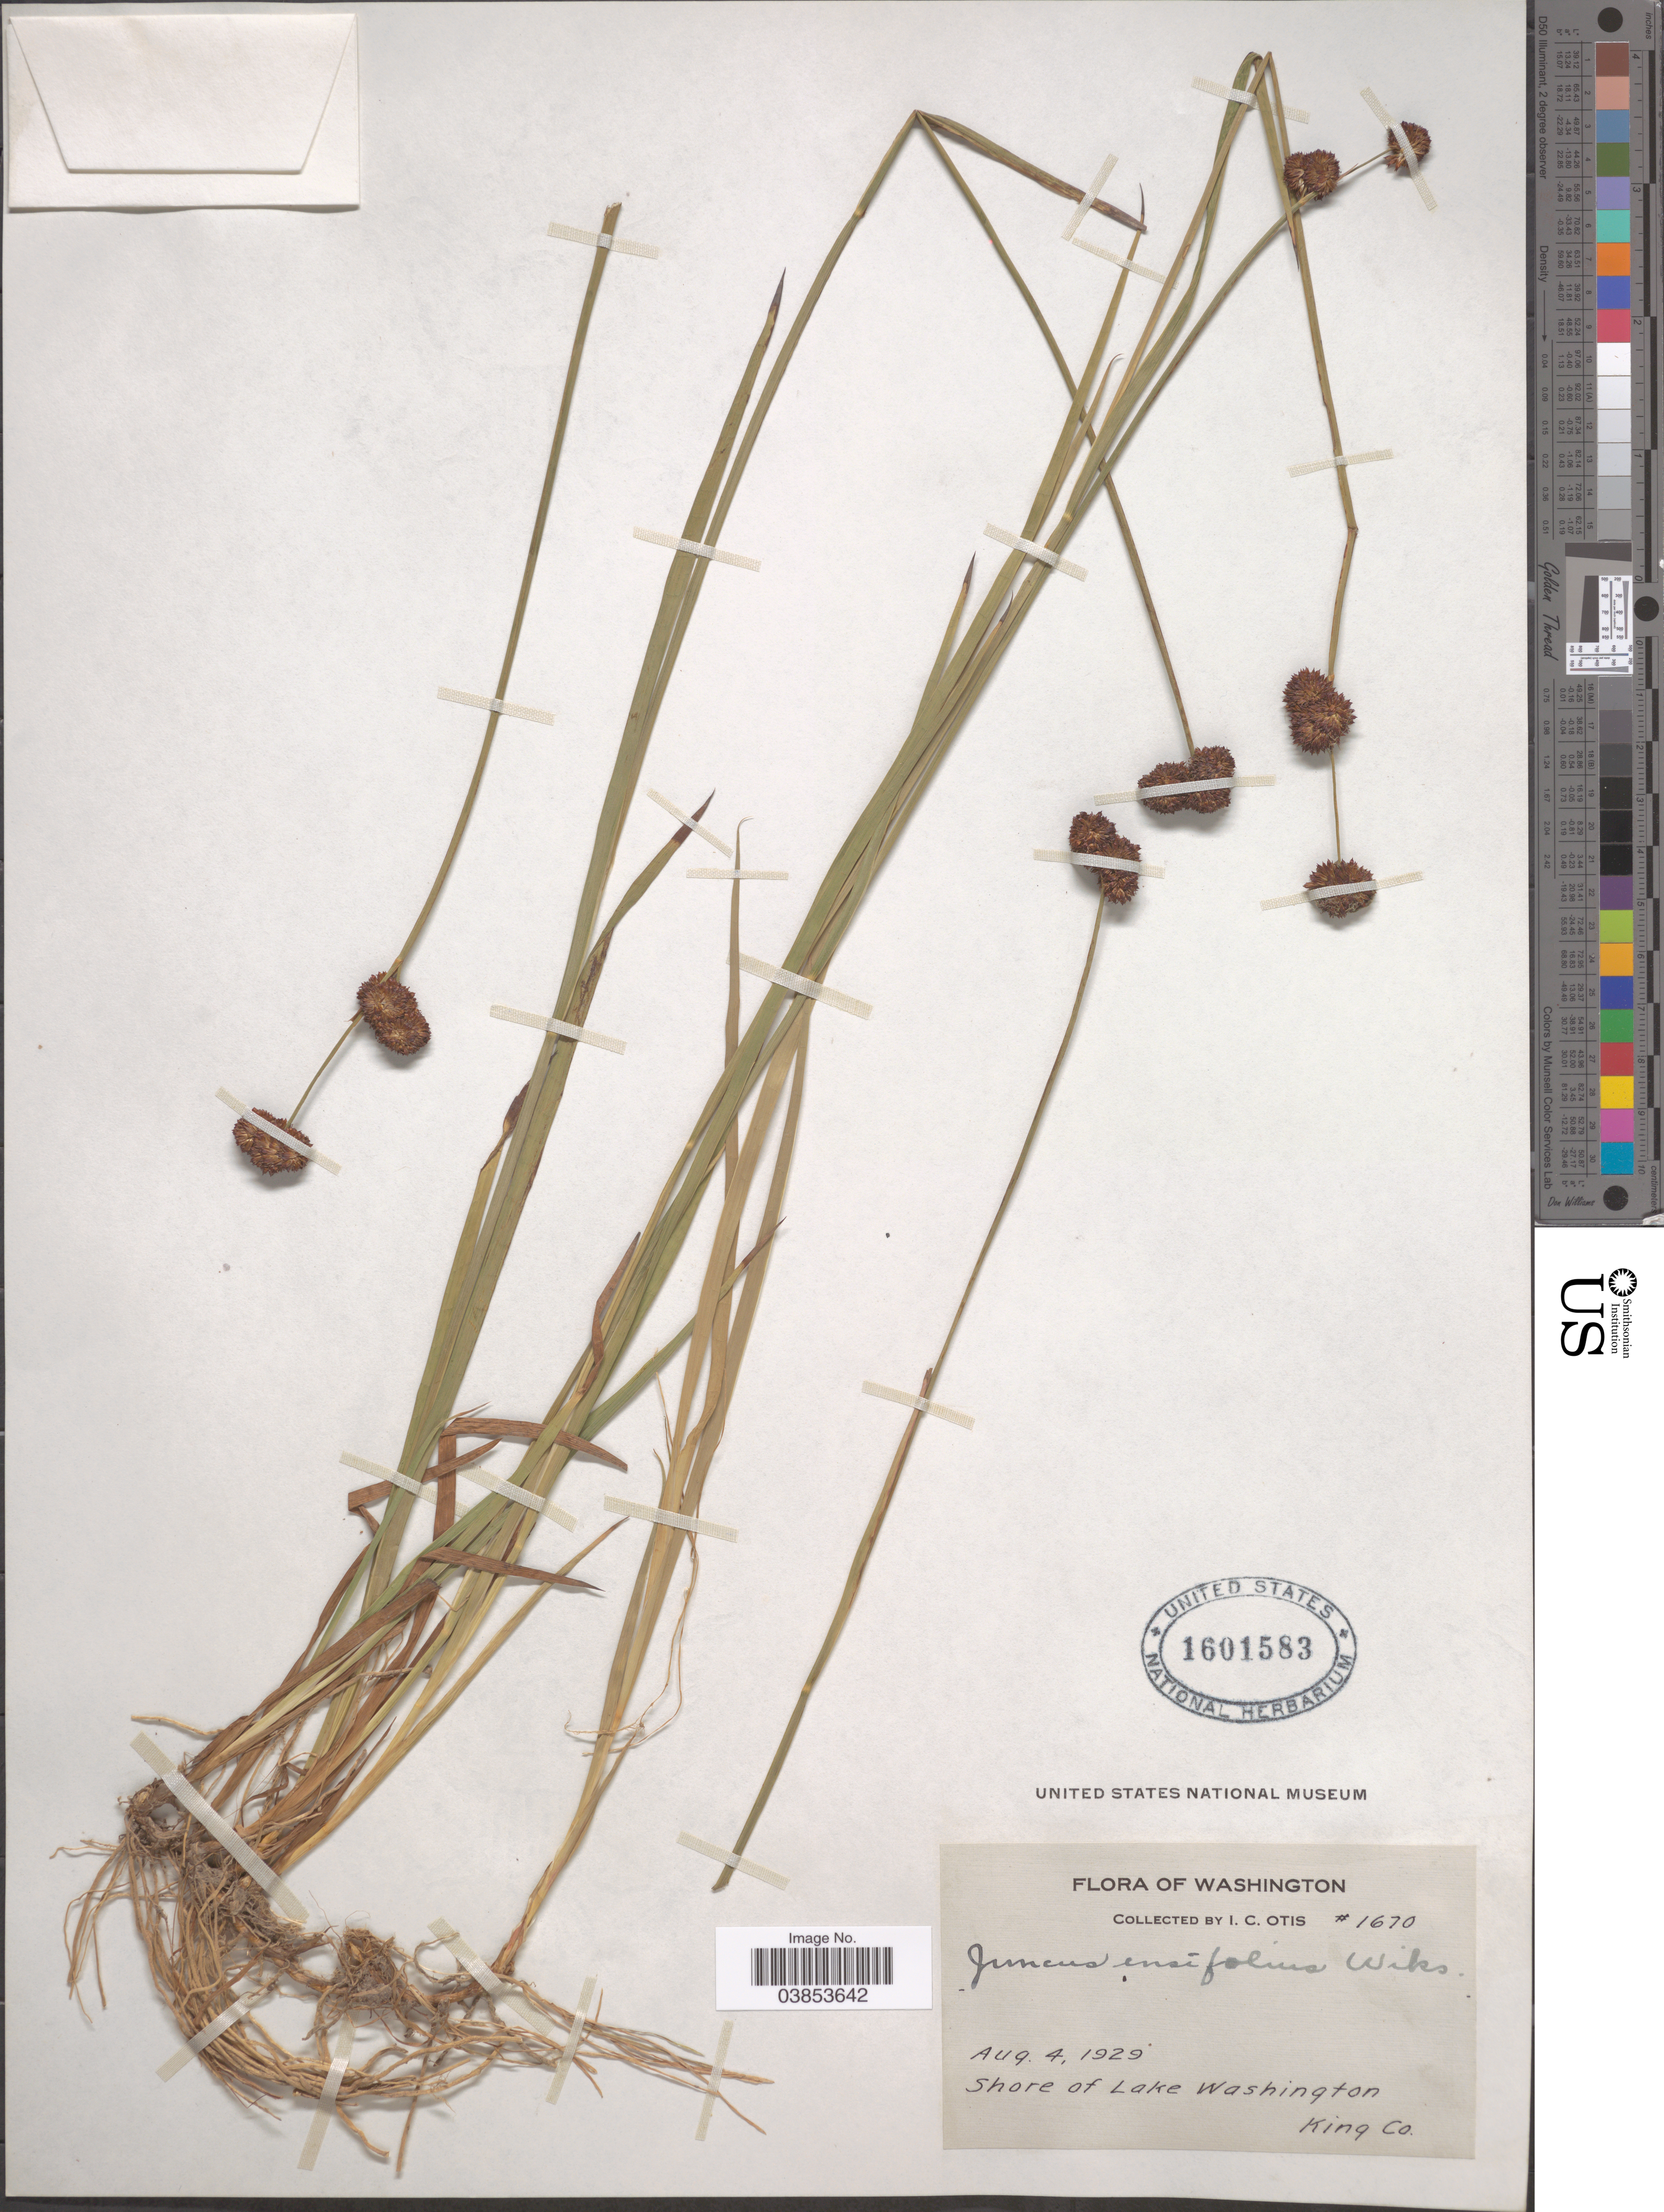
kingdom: Plantae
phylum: Tracheophyta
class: Liliopsida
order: Poales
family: Juncaceae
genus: Juncus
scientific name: Juncus ensifolius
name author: Wikstr.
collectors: I. C. Otis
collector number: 1670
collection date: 1929-08-04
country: United States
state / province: Washington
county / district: King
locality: Shore of Lake Washington, King Co.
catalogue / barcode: US 1601583